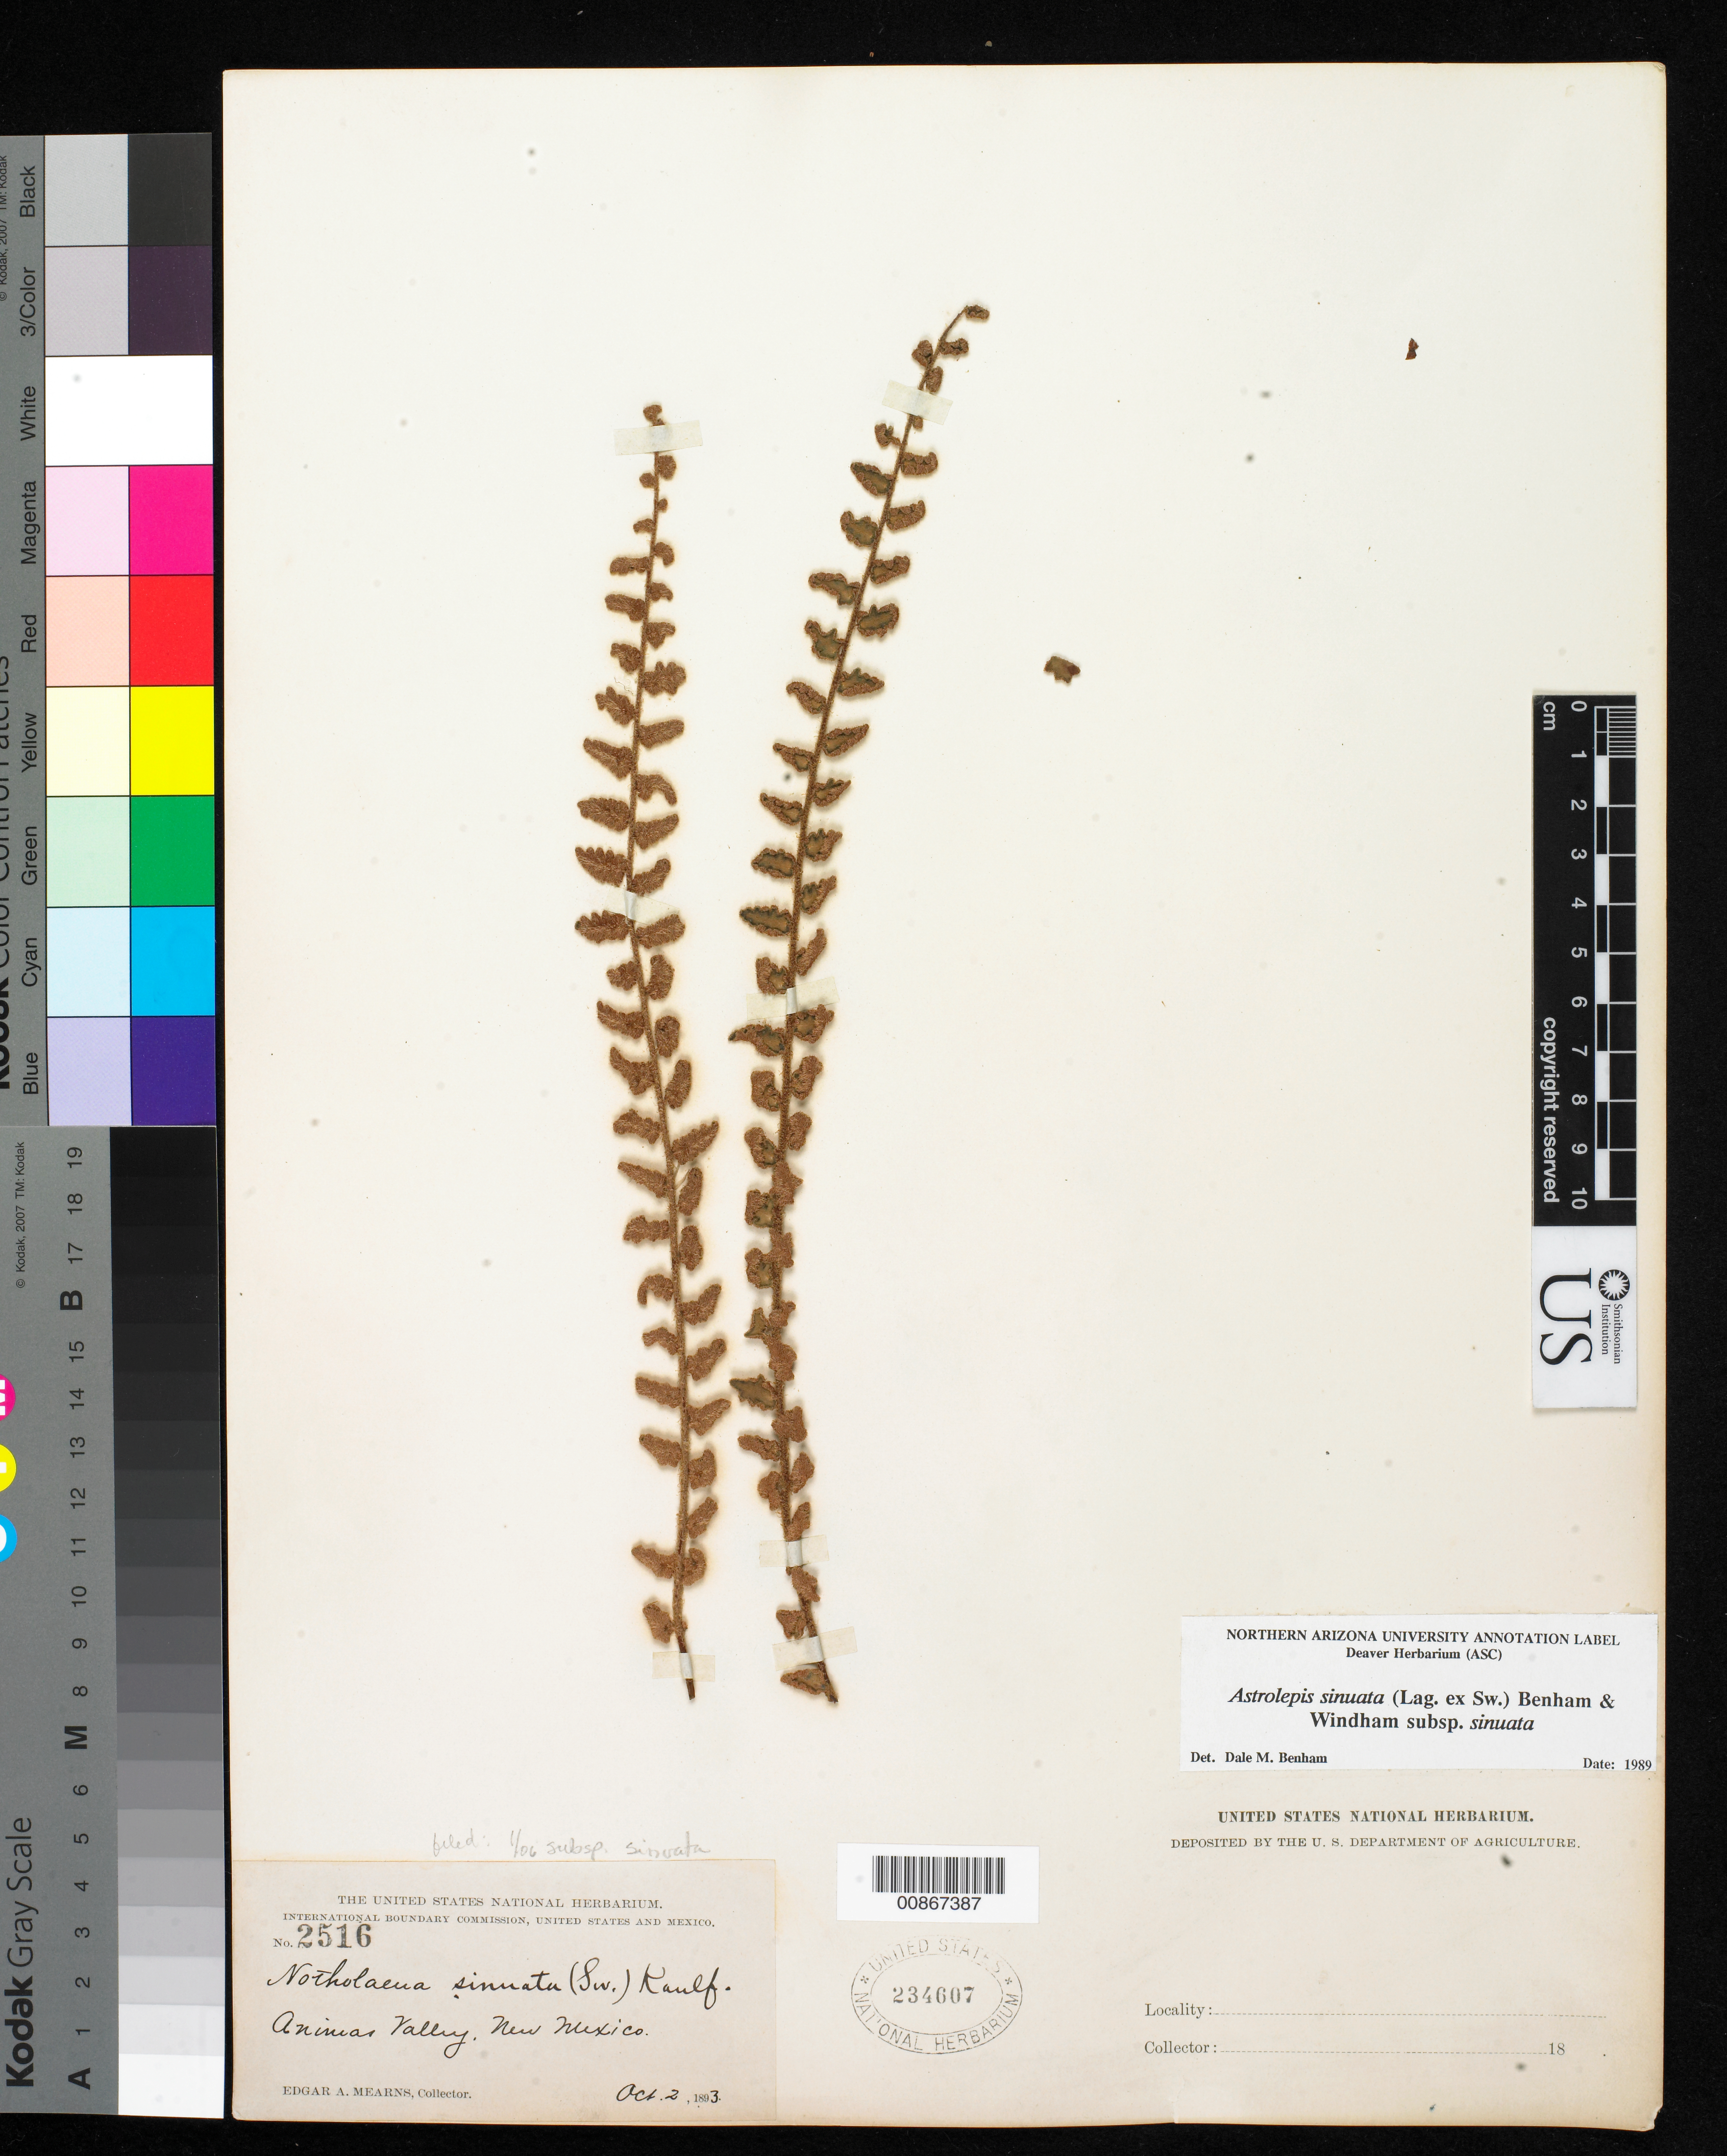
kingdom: Plantae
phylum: Tracheophyta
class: Polypodiopsida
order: Polypodiales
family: Pteridaceae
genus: Notholaena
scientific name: Notholaena sinuata var. sinuata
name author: (Lag. ex Sw.) Kaulf.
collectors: E. A. Mearns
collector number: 2516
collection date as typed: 02 Oct 1893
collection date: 1893-10-02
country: United States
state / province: New Mexico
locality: Animas Valley, New Mexico.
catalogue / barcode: US 234607